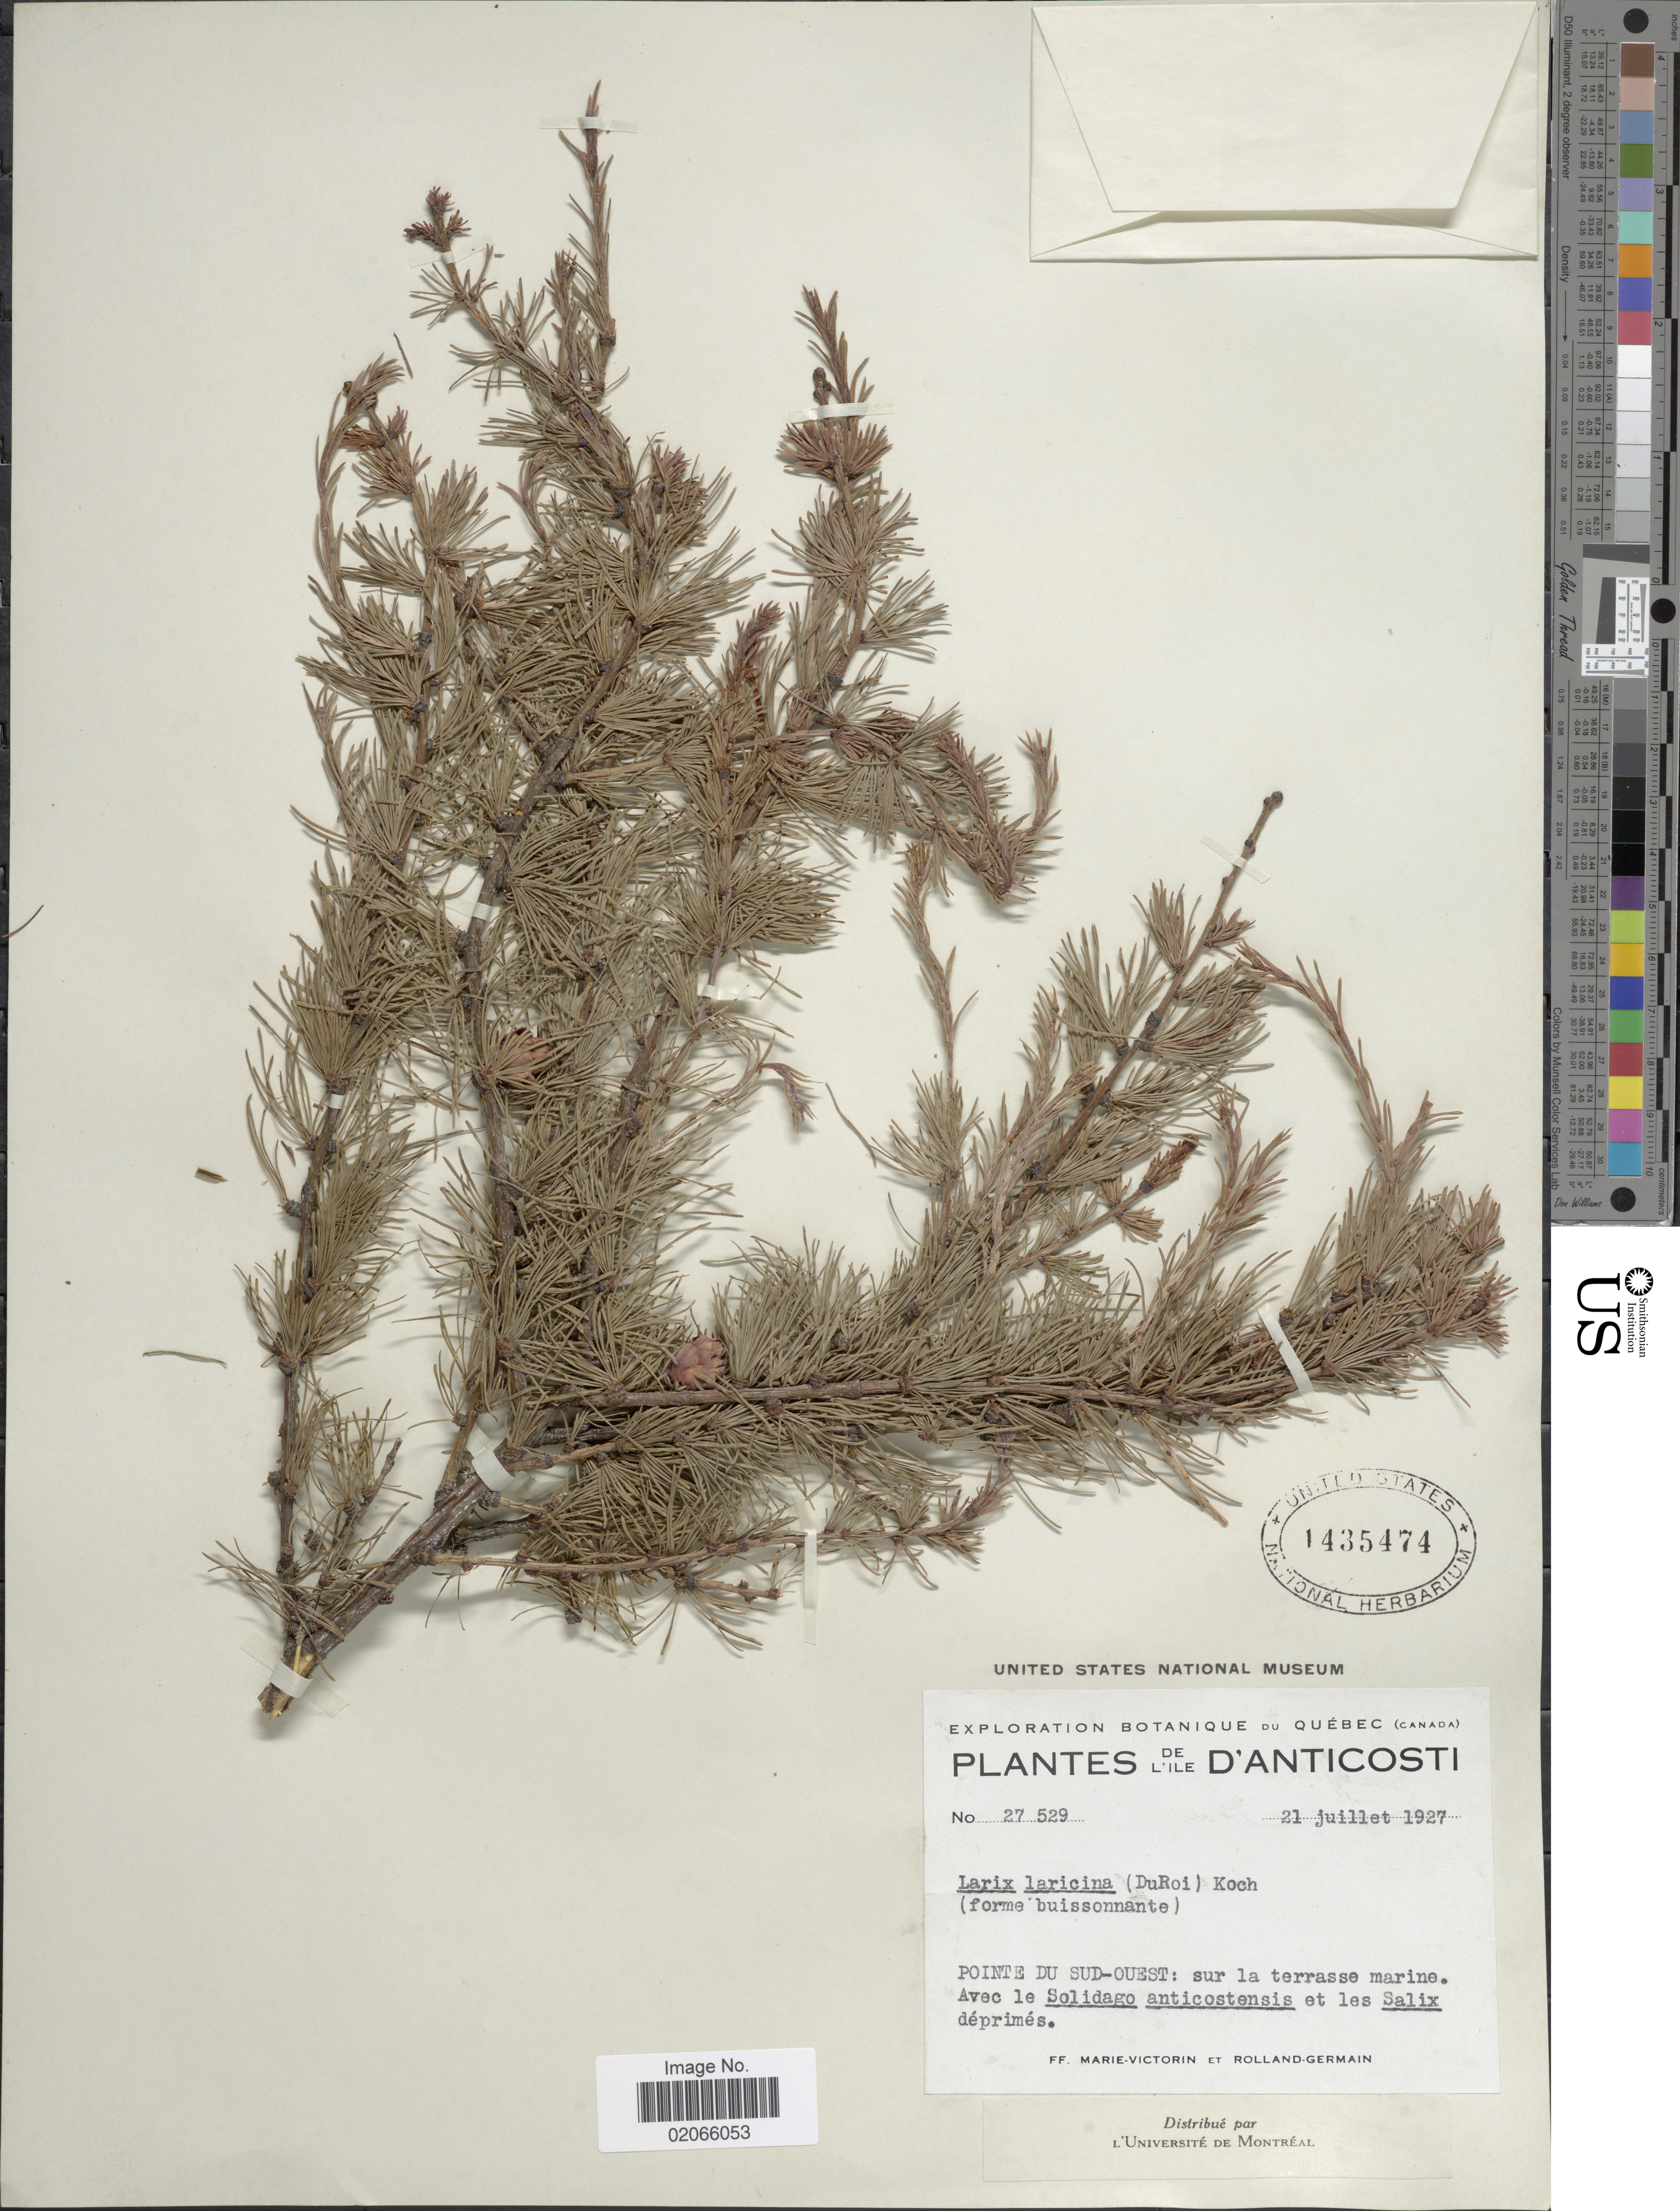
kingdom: Plantae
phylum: Tracheophyta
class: Pinopsida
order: Pinales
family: Pinaceae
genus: Larix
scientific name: Larix laricina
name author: (Du Roi) K. Koch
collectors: F. Marie-Victorin & Rolland-Germain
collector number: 27529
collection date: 1927-07-21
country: Canada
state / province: Quebec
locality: Quebec (canada), L'ile D'anticosti, Pointe du Sud-Ouest: sur la terasse marine.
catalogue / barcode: US 1435474